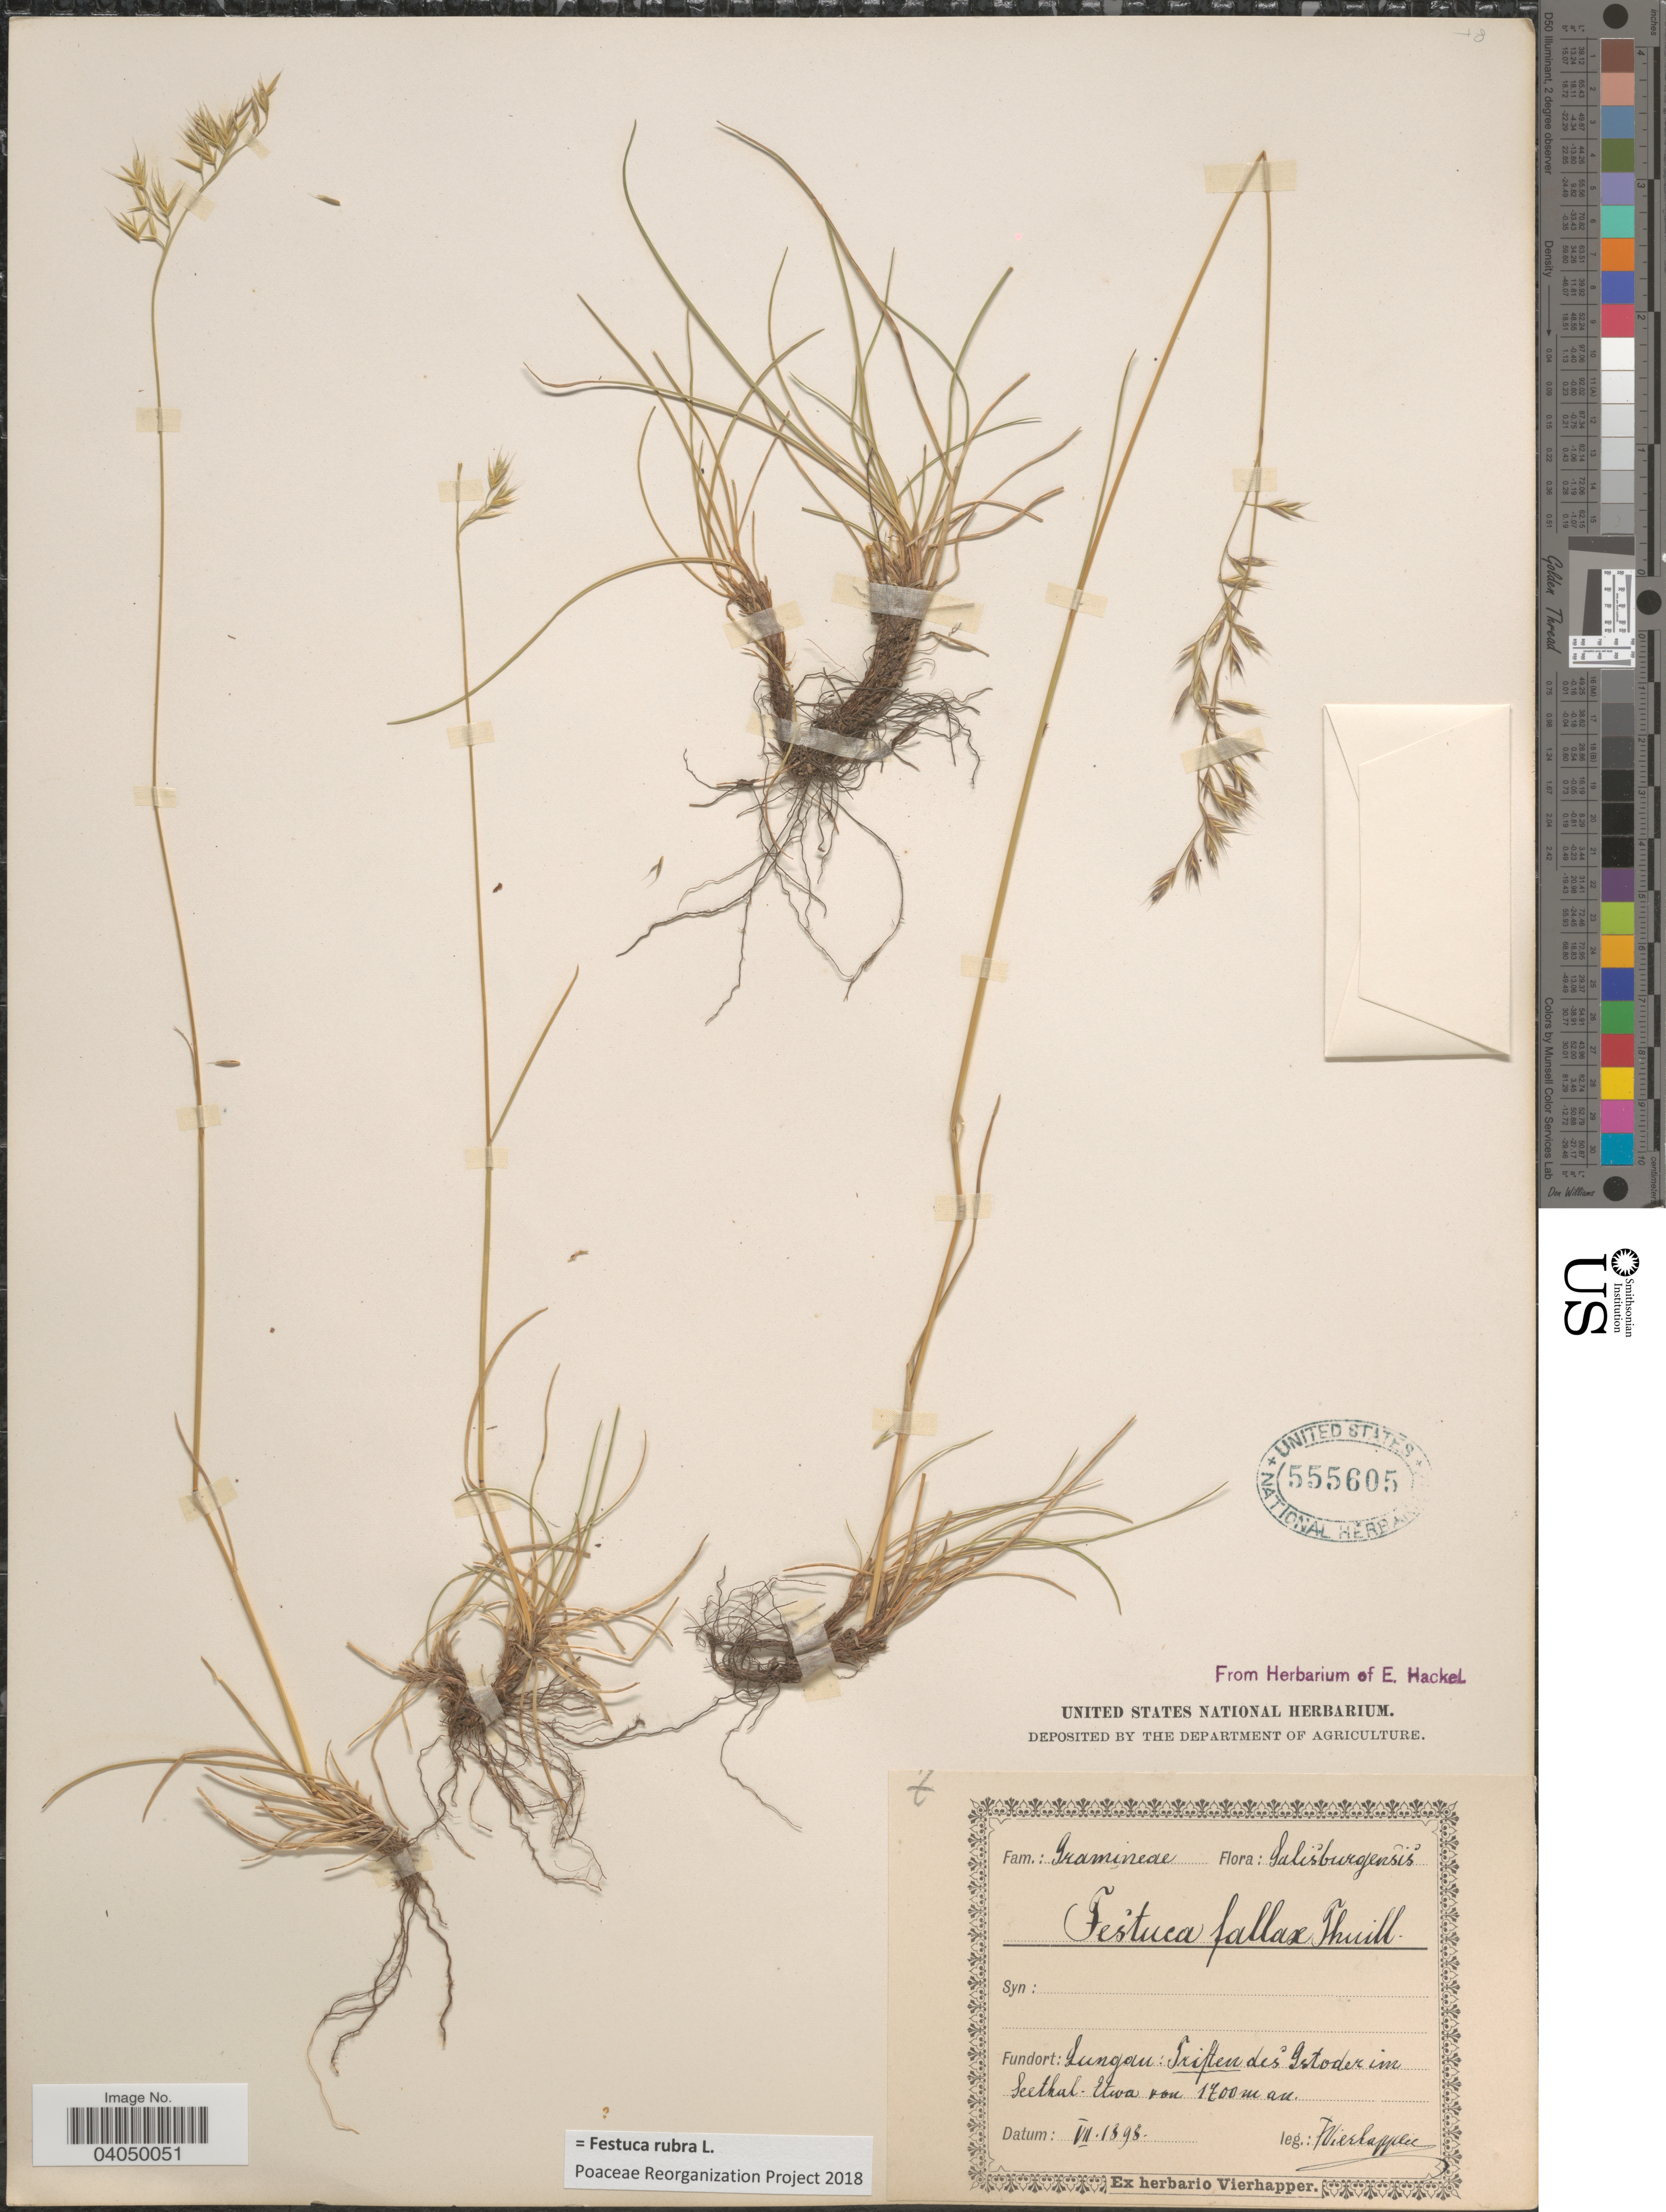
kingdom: Plantae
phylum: Tracheophyta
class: Liliopsida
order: Poales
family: Poaceae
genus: Festuca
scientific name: Festuca rubra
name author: L.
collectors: F. Vierhapper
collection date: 1898-07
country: Austria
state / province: Salzburg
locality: Sallisburgensis. Lungau: Triften dis Istoder im Seethal.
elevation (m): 1700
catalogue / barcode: US 555605